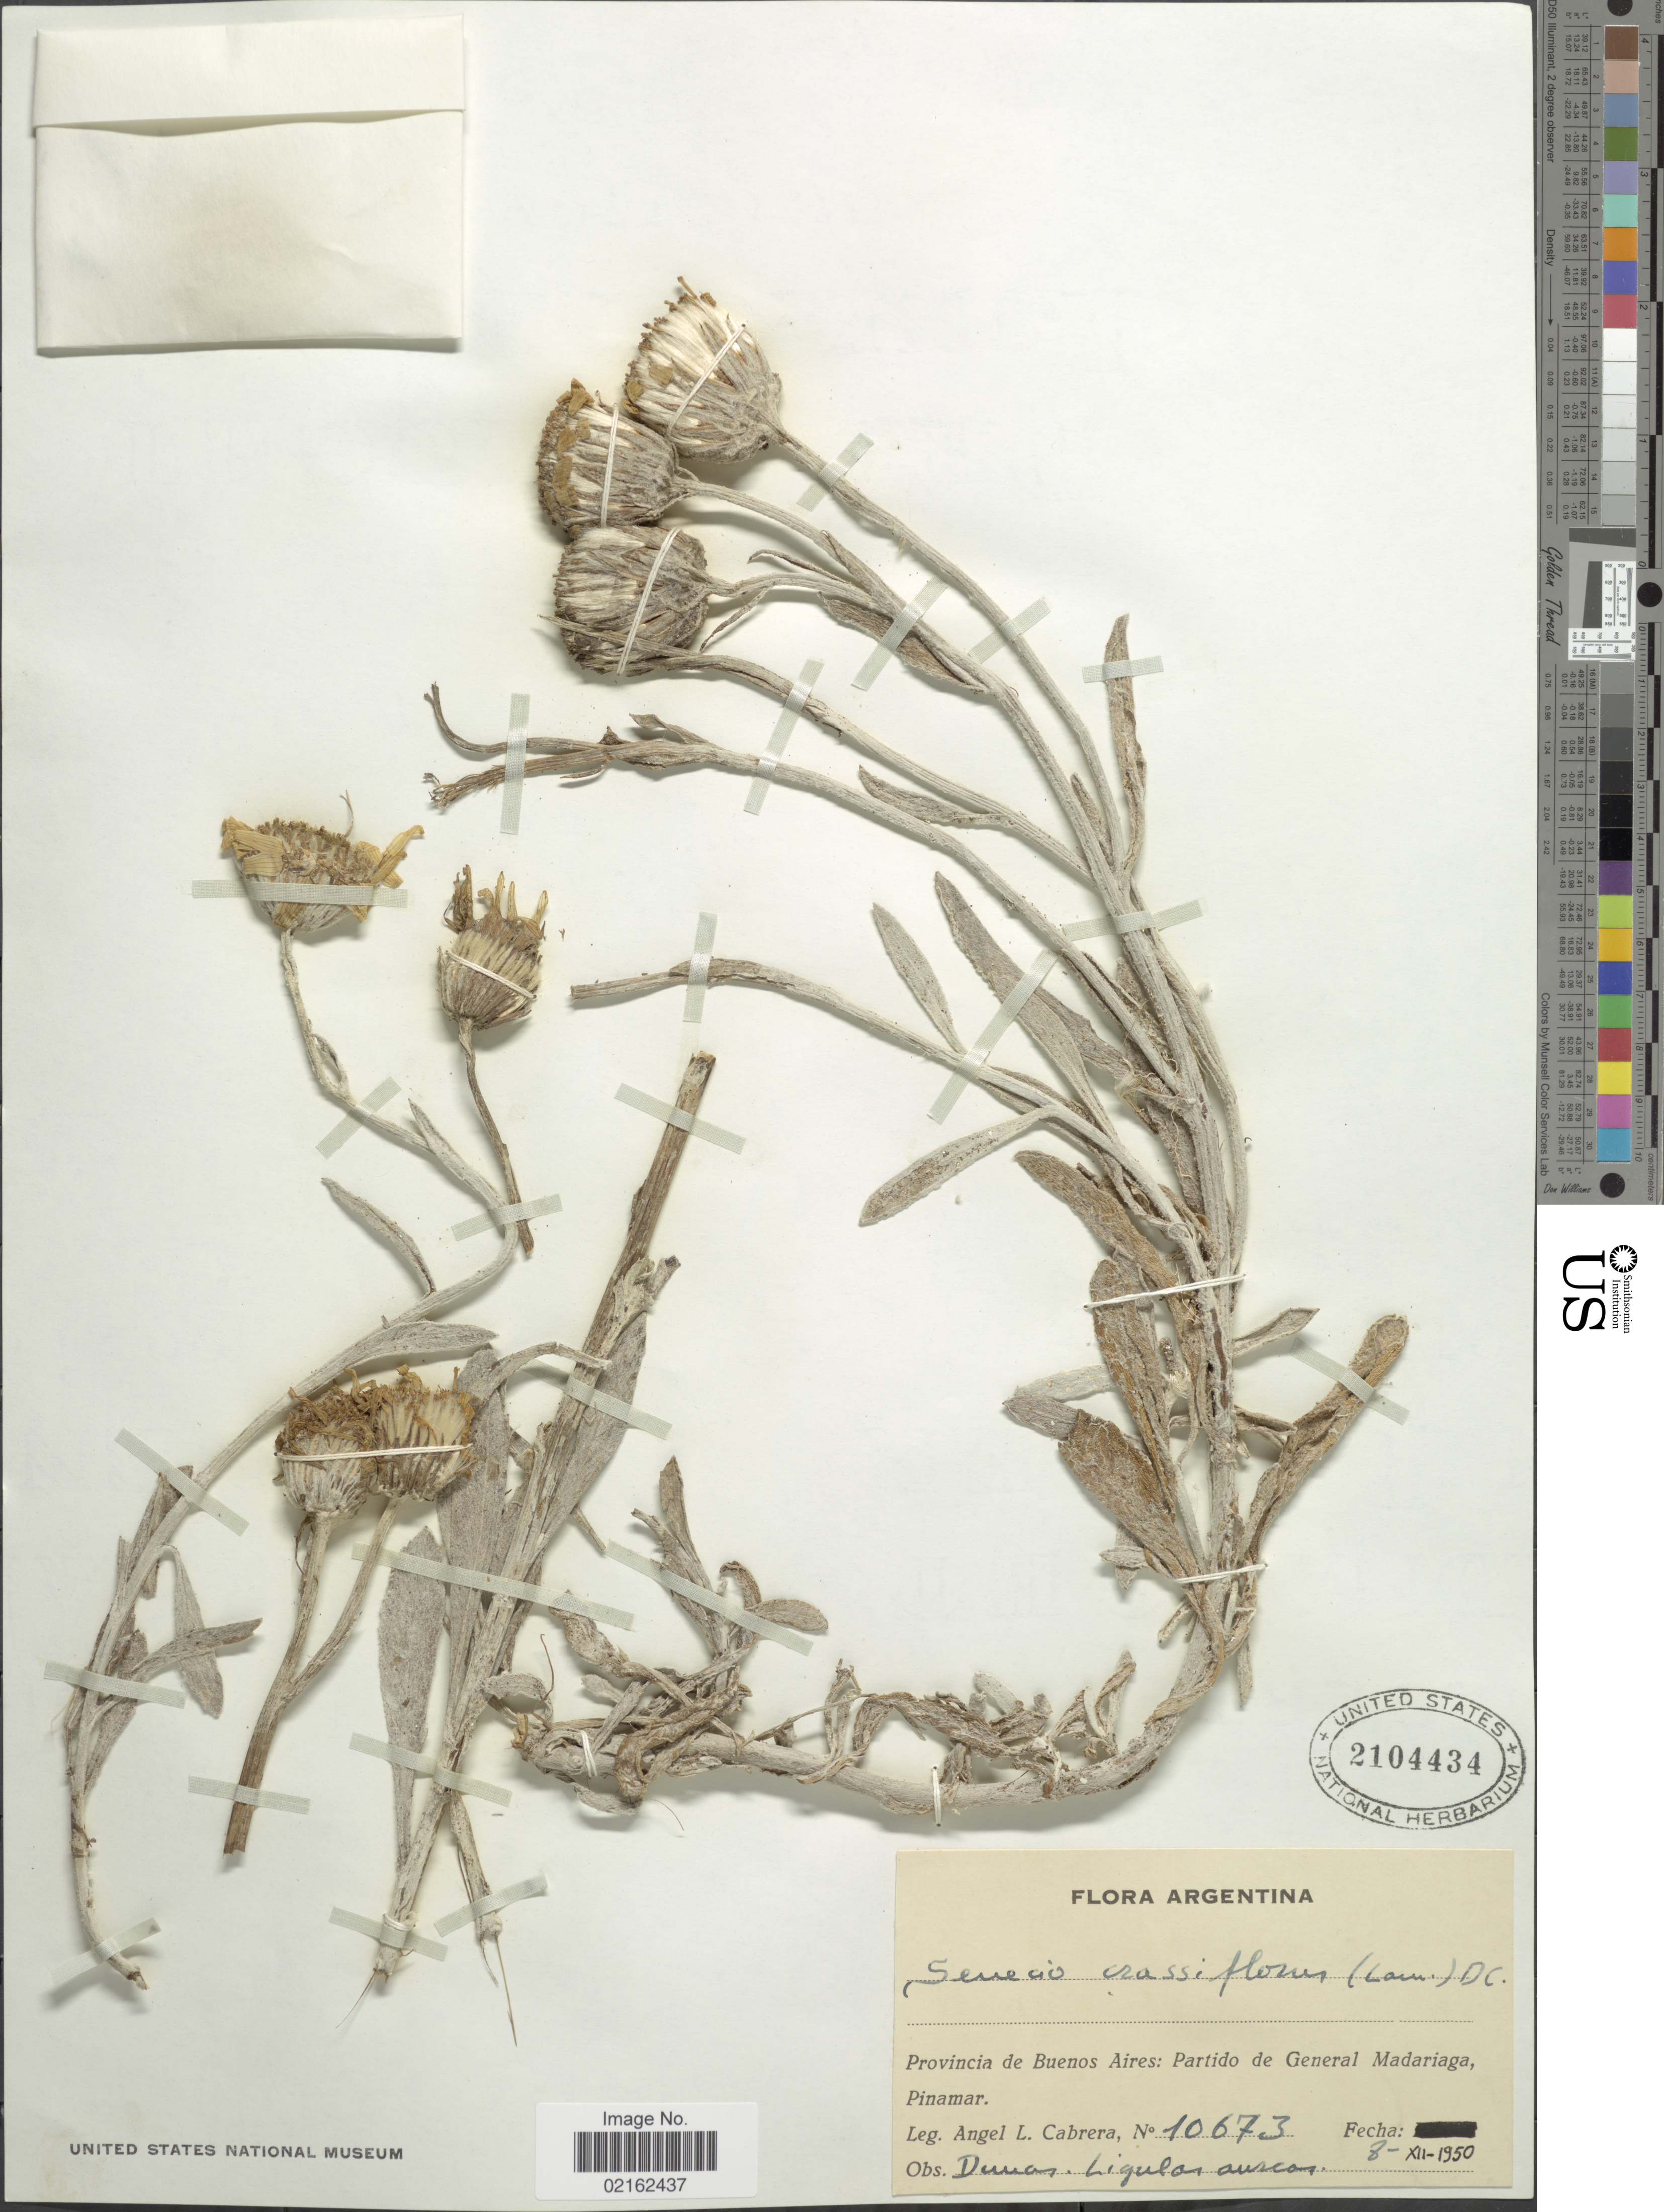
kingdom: Plantae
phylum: Tracheophyta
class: Magnoliopsida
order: Asterales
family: Asteraceae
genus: Senecio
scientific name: Senecio crassiflorus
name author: (Poir.) DC.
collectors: A. L. Cabrera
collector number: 10673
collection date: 1950-12-08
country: Argentina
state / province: Buenos Aires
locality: Partido de General Madariaga, Pinamar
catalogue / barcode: US 2104434